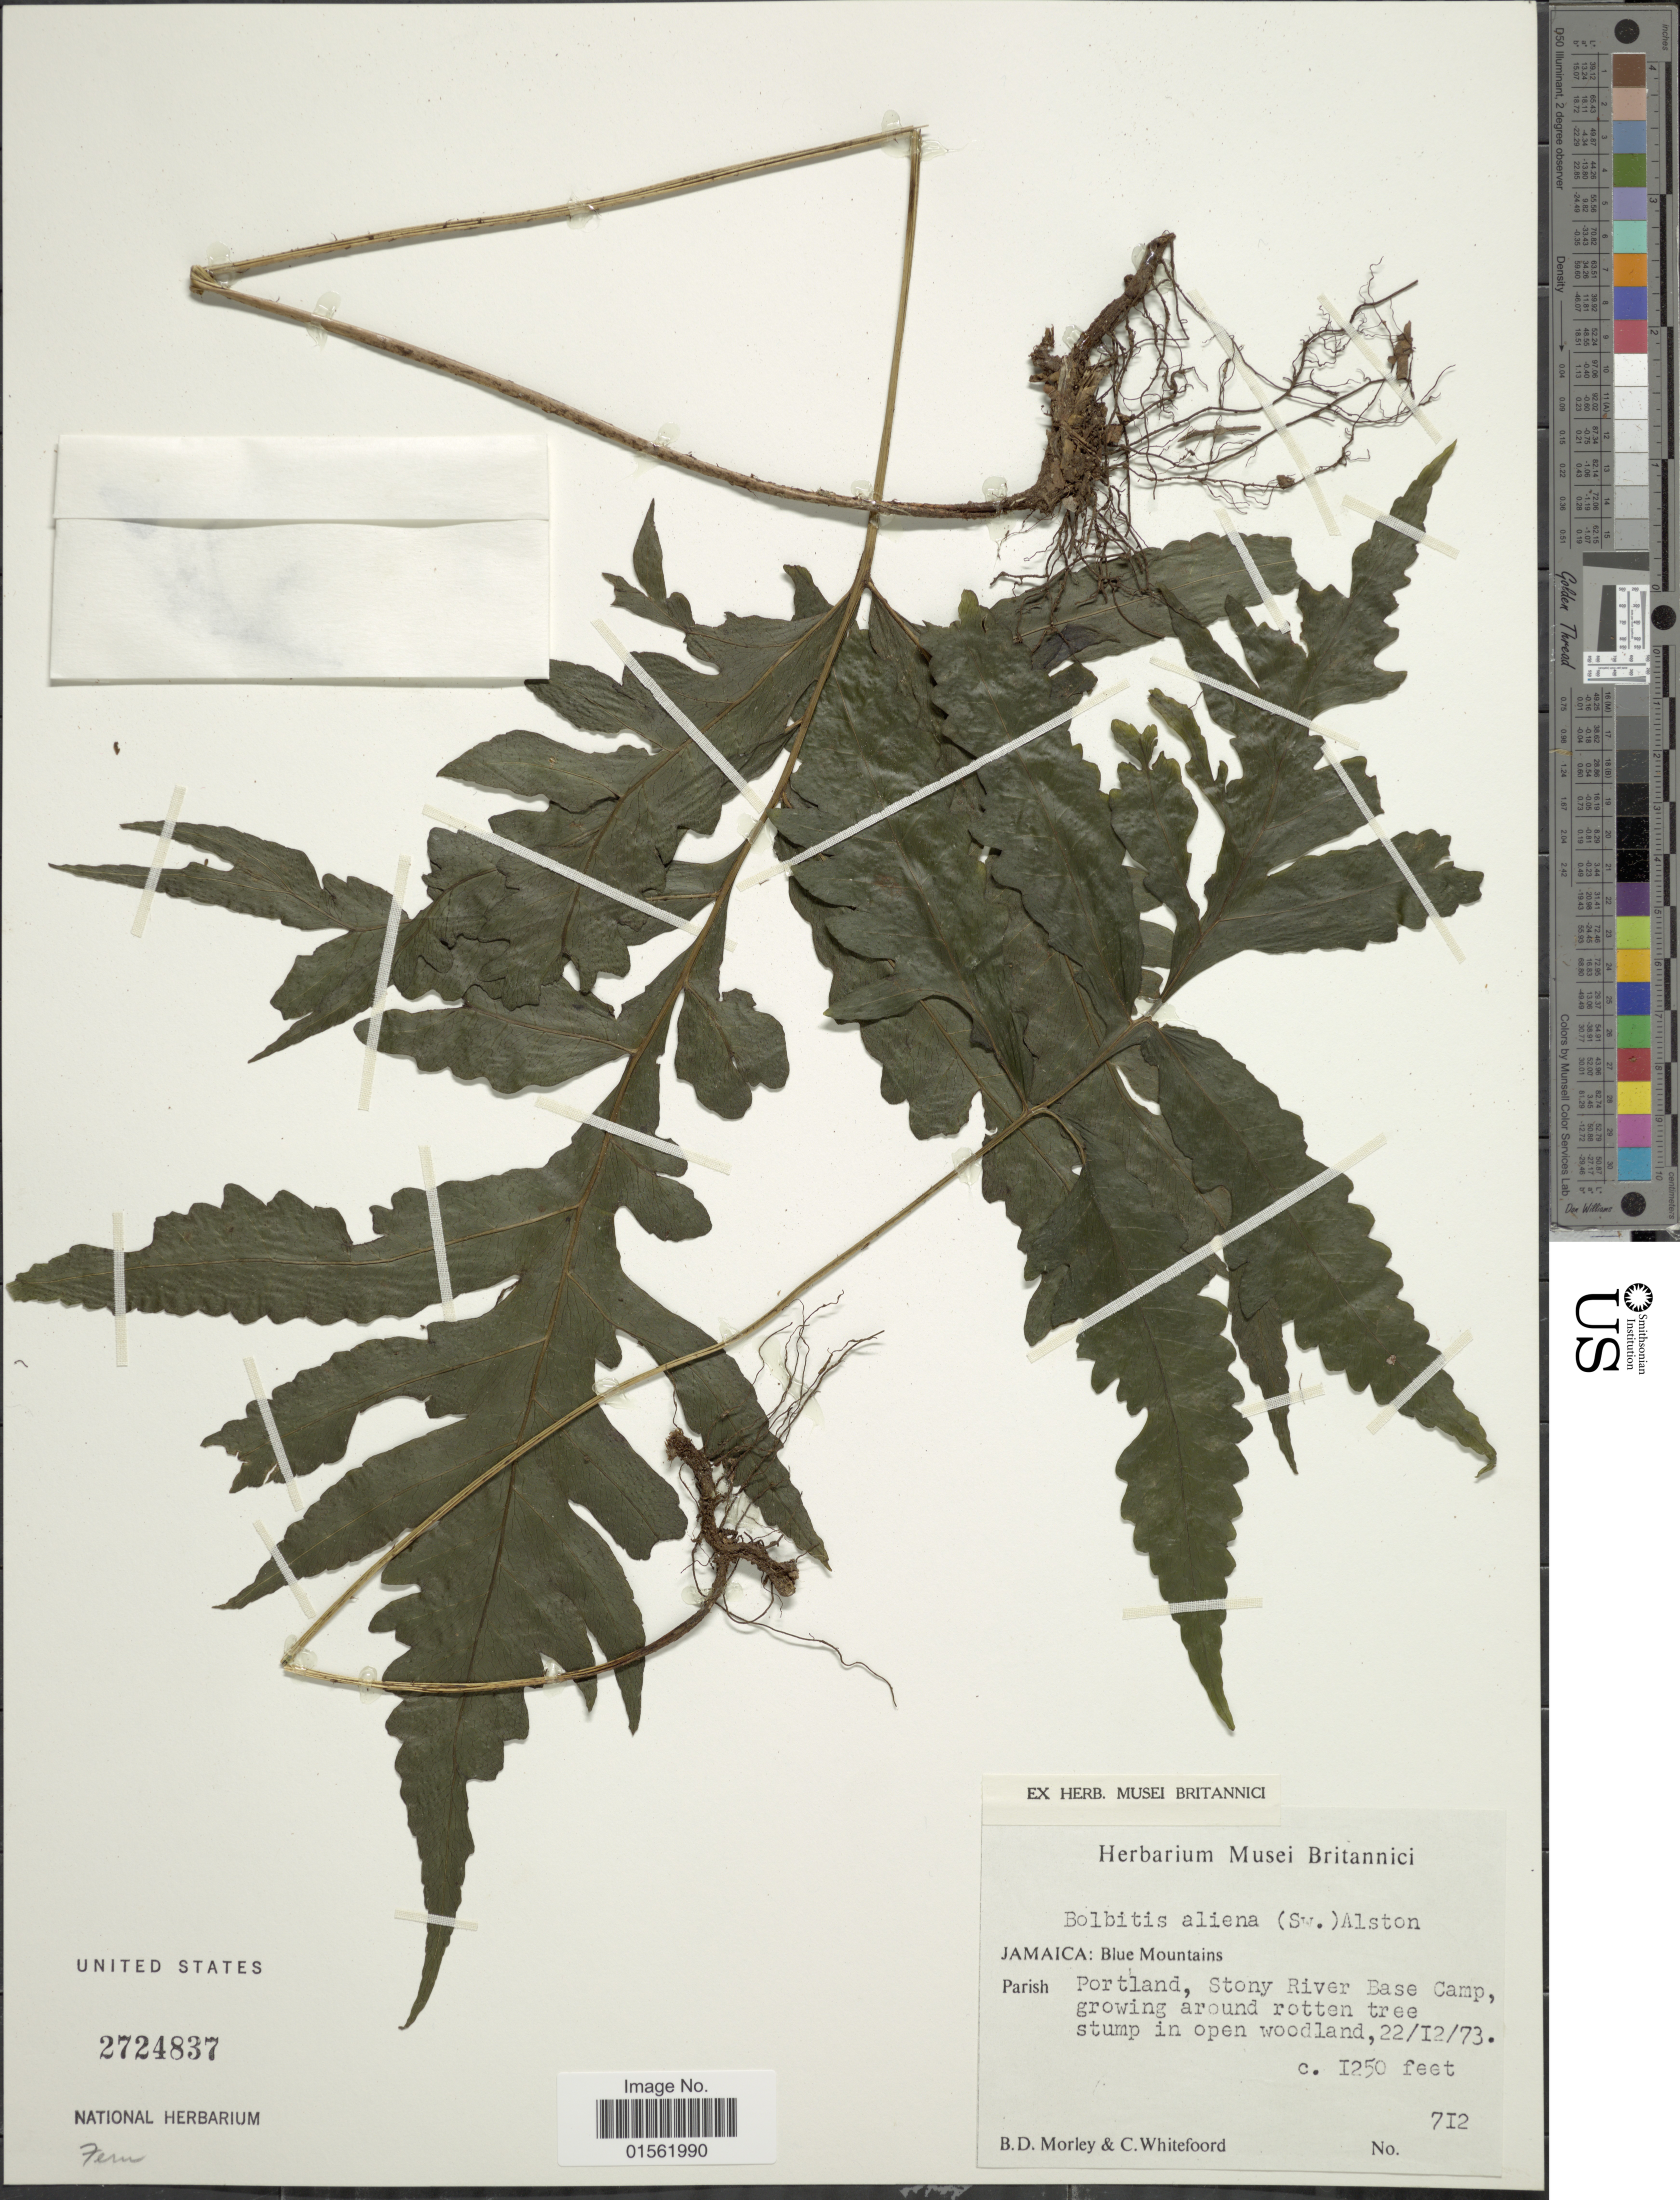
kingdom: Plantae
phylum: Tracheophyta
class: Polypodiopsida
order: Polypodiales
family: Dryopteridaceae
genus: Bolbitis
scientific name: Bolbitis aliena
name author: (Sw.) Alston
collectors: B. D. Morley & C. Whitefoord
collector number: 712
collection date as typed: Transcribed d/m/y: 22/12/73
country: Jamaica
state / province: Portland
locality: Blue Mountains. Parish Portland, Stony River Base Camp, growing around rotten tree stump in open woodland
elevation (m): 381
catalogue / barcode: US 2724837